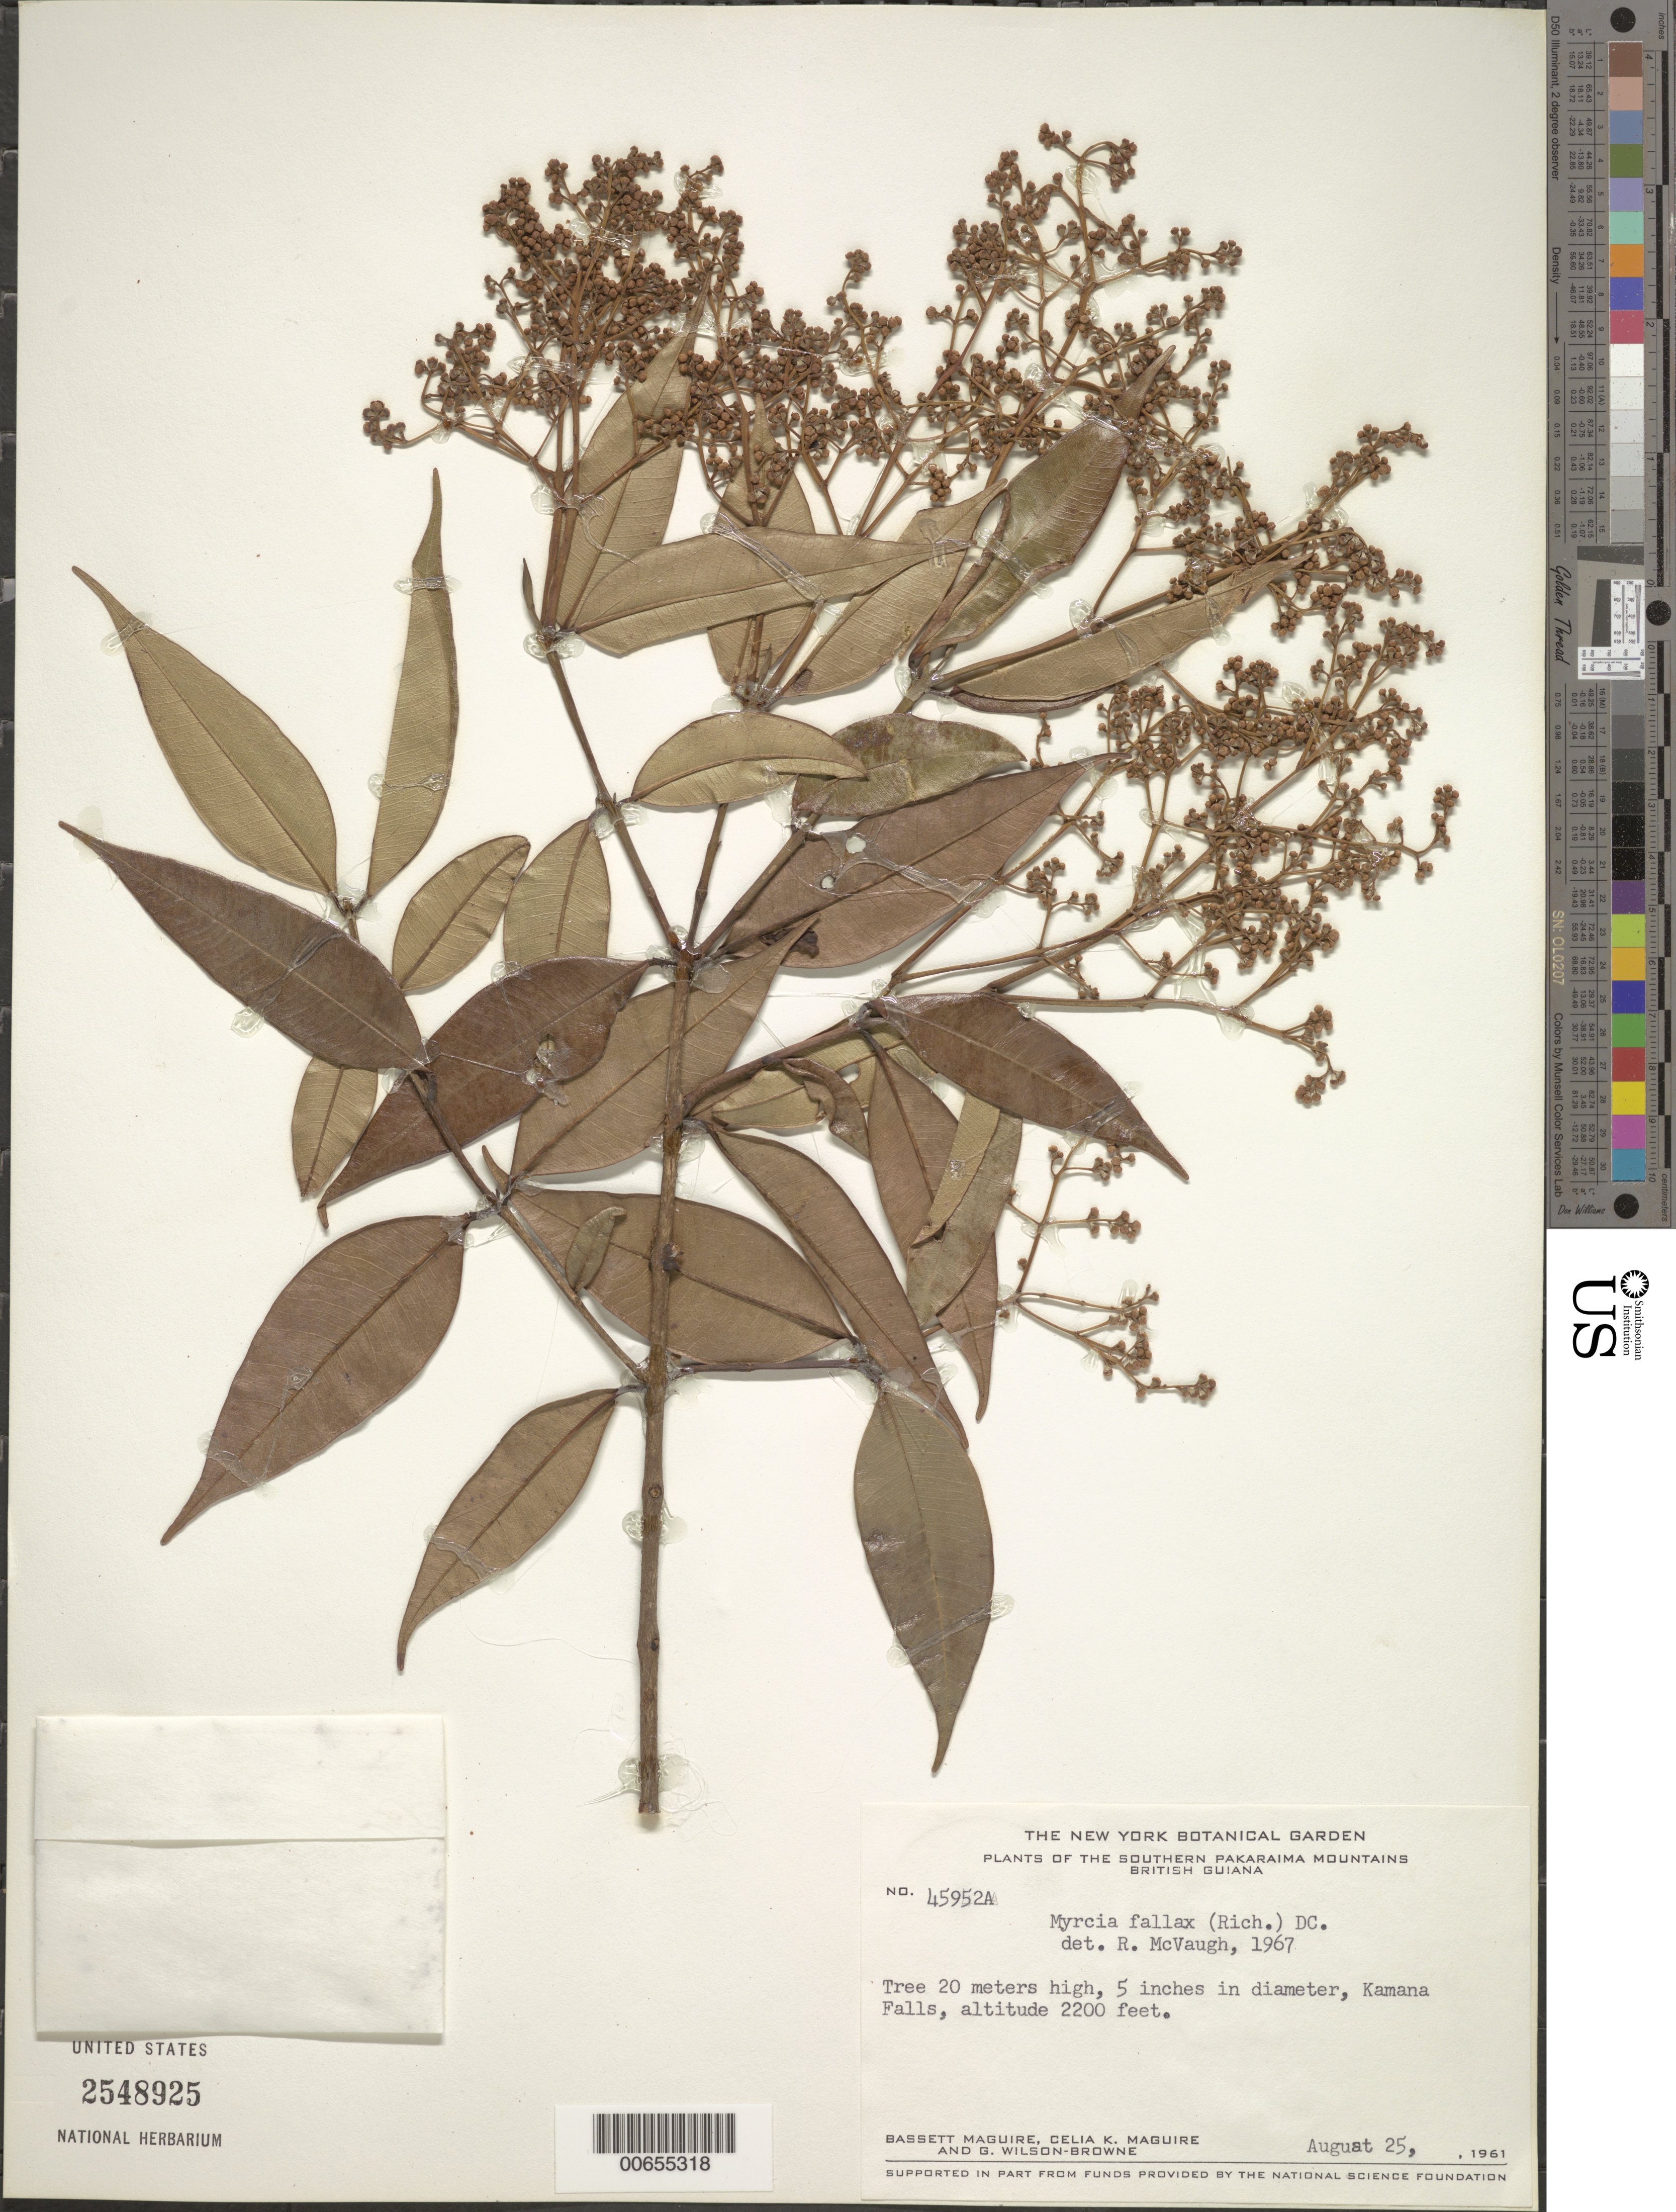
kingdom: Plantae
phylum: Tracheophyta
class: Magnoliopsida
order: Myrtales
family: Myrtaceae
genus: Myrcia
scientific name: Myrcia fallax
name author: (Rich.) DC.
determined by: McVaugh, R.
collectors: B. Maguire, C. K. Maguire & G. Wilson-Browne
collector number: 45952 a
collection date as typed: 25-Aug-61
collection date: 1961-08-25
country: Guyana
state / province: Cuyuni-Mazaruni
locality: Kamana Falls, southern Pakaraima Mts.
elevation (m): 671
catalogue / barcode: US 2548925A